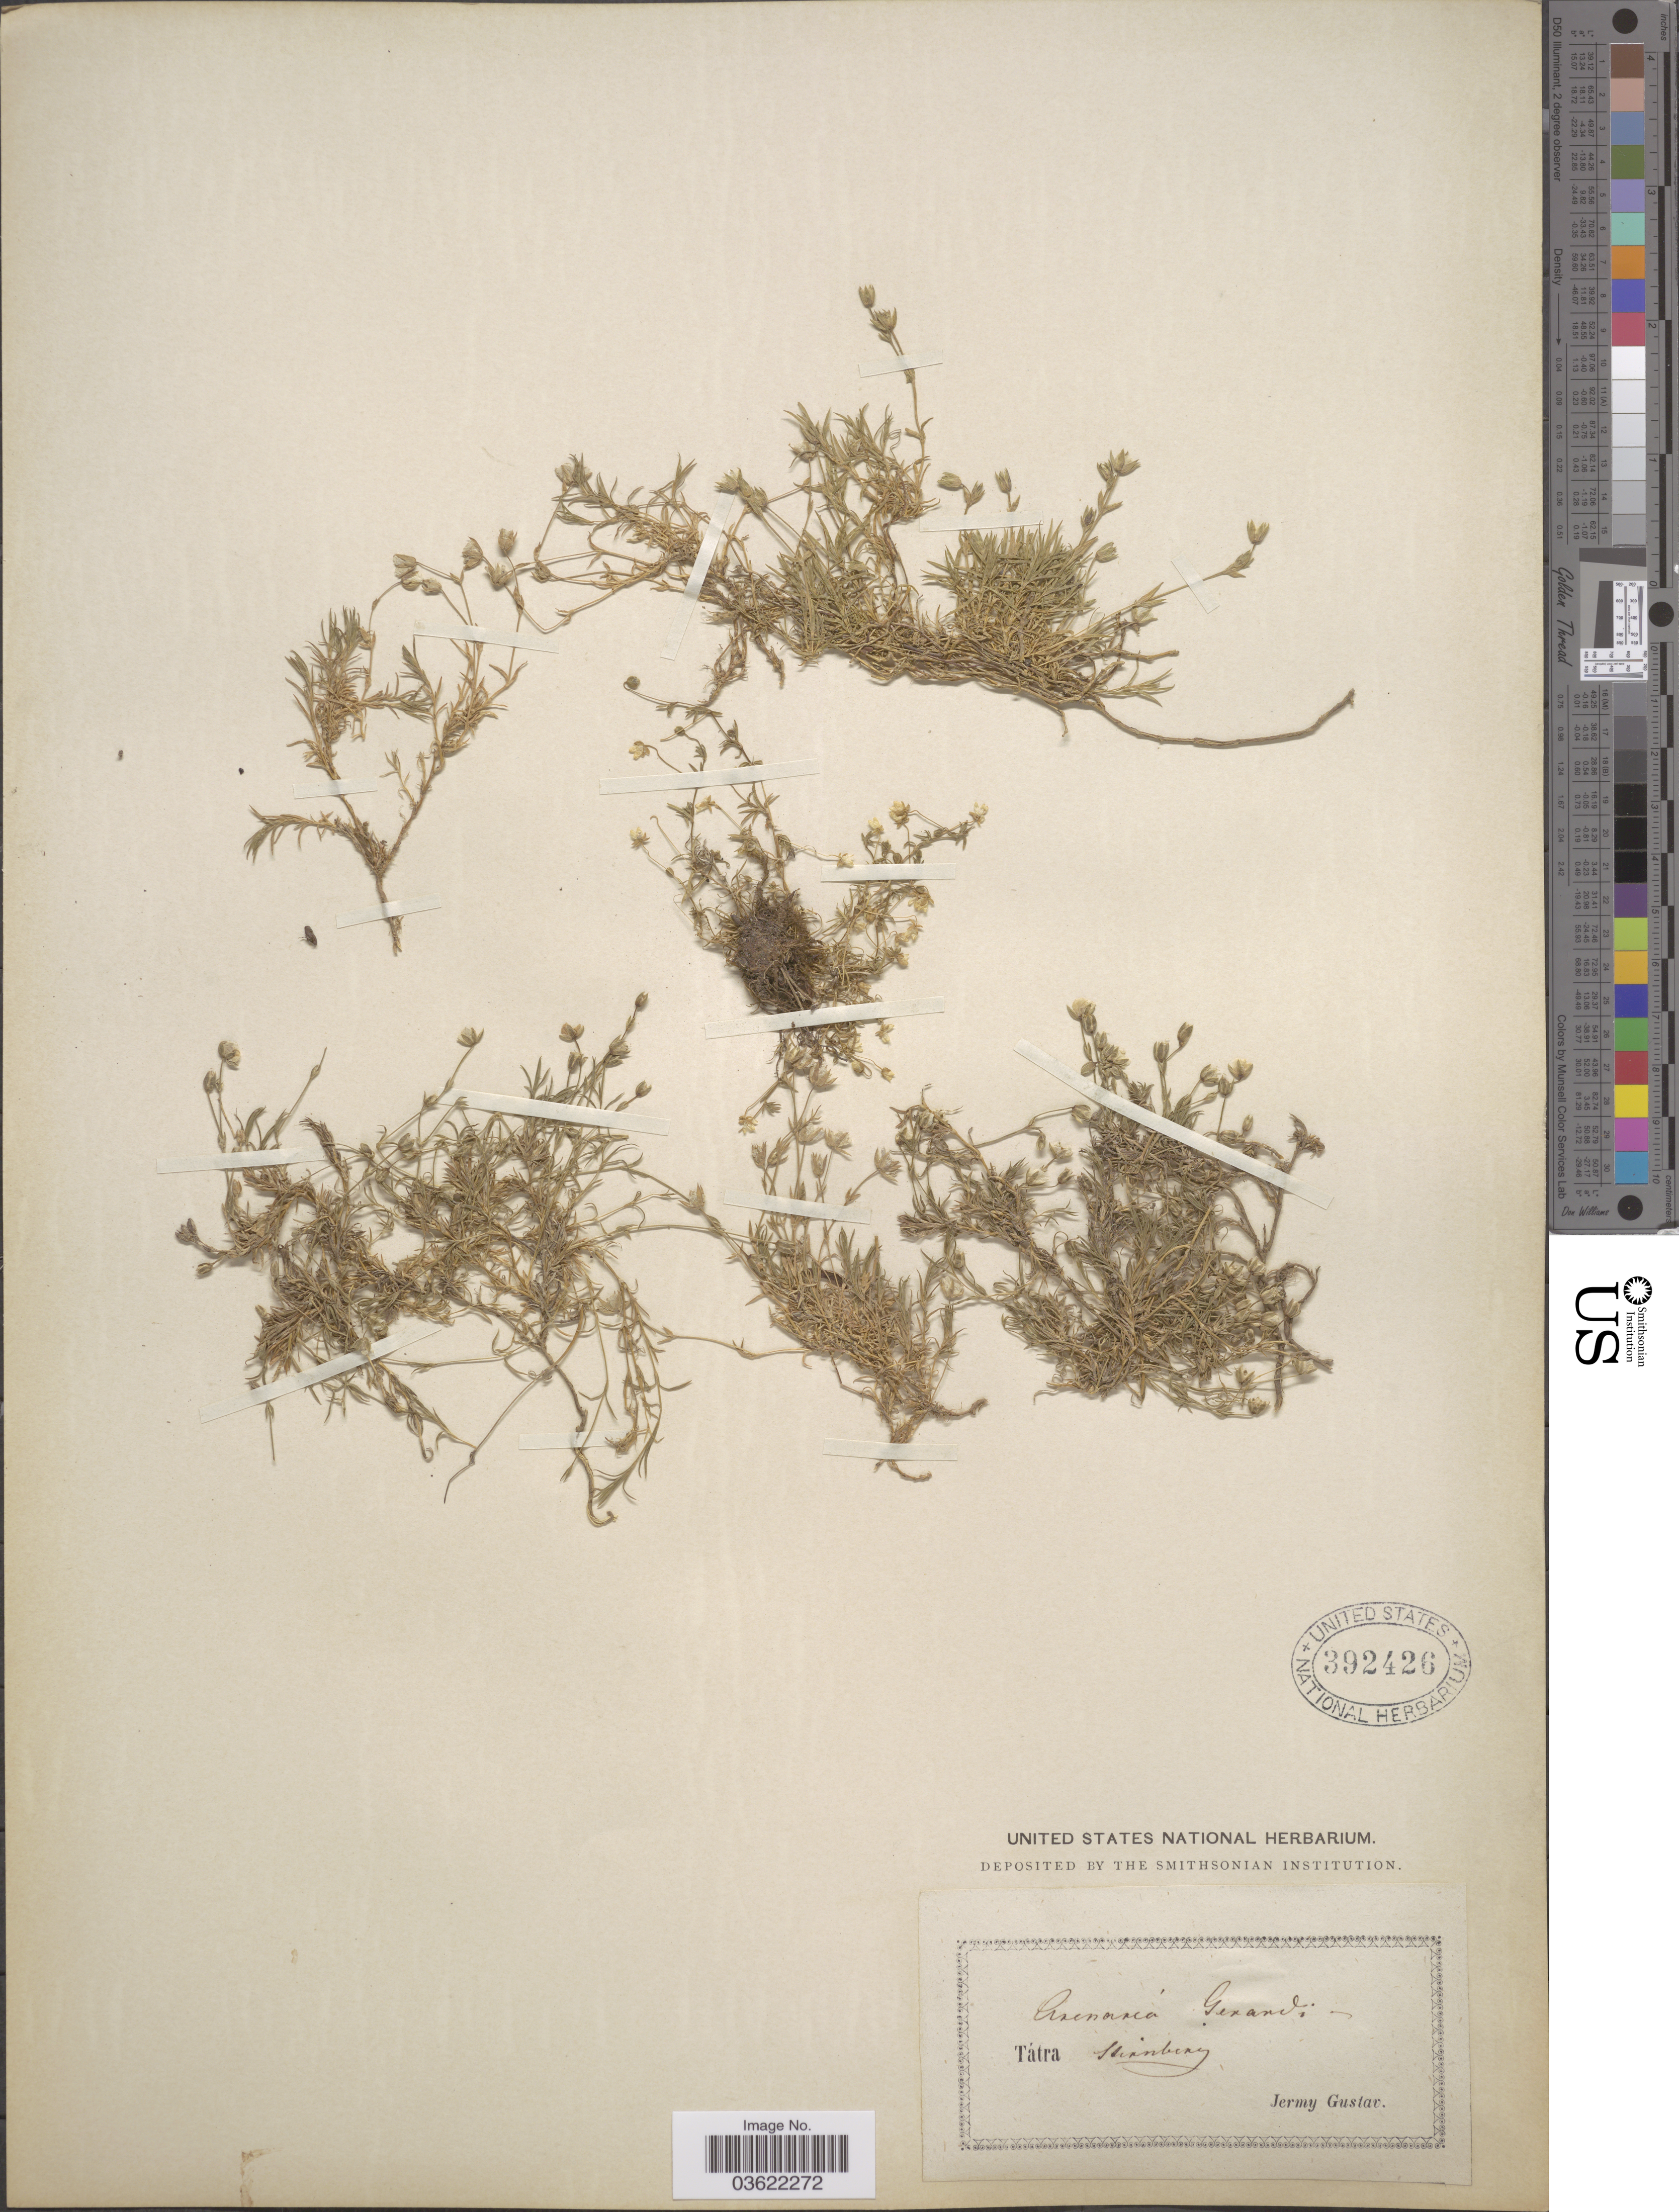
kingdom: Plantae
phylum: Tracheophyta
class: Magnoliopsida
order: Caryophyllales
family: Caryophyllaceae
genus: Arenaria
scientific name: Arenaria gerardii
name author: Willd.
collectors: G. Jermy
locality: Tátra. Stirnberg.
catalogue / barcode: US 392426